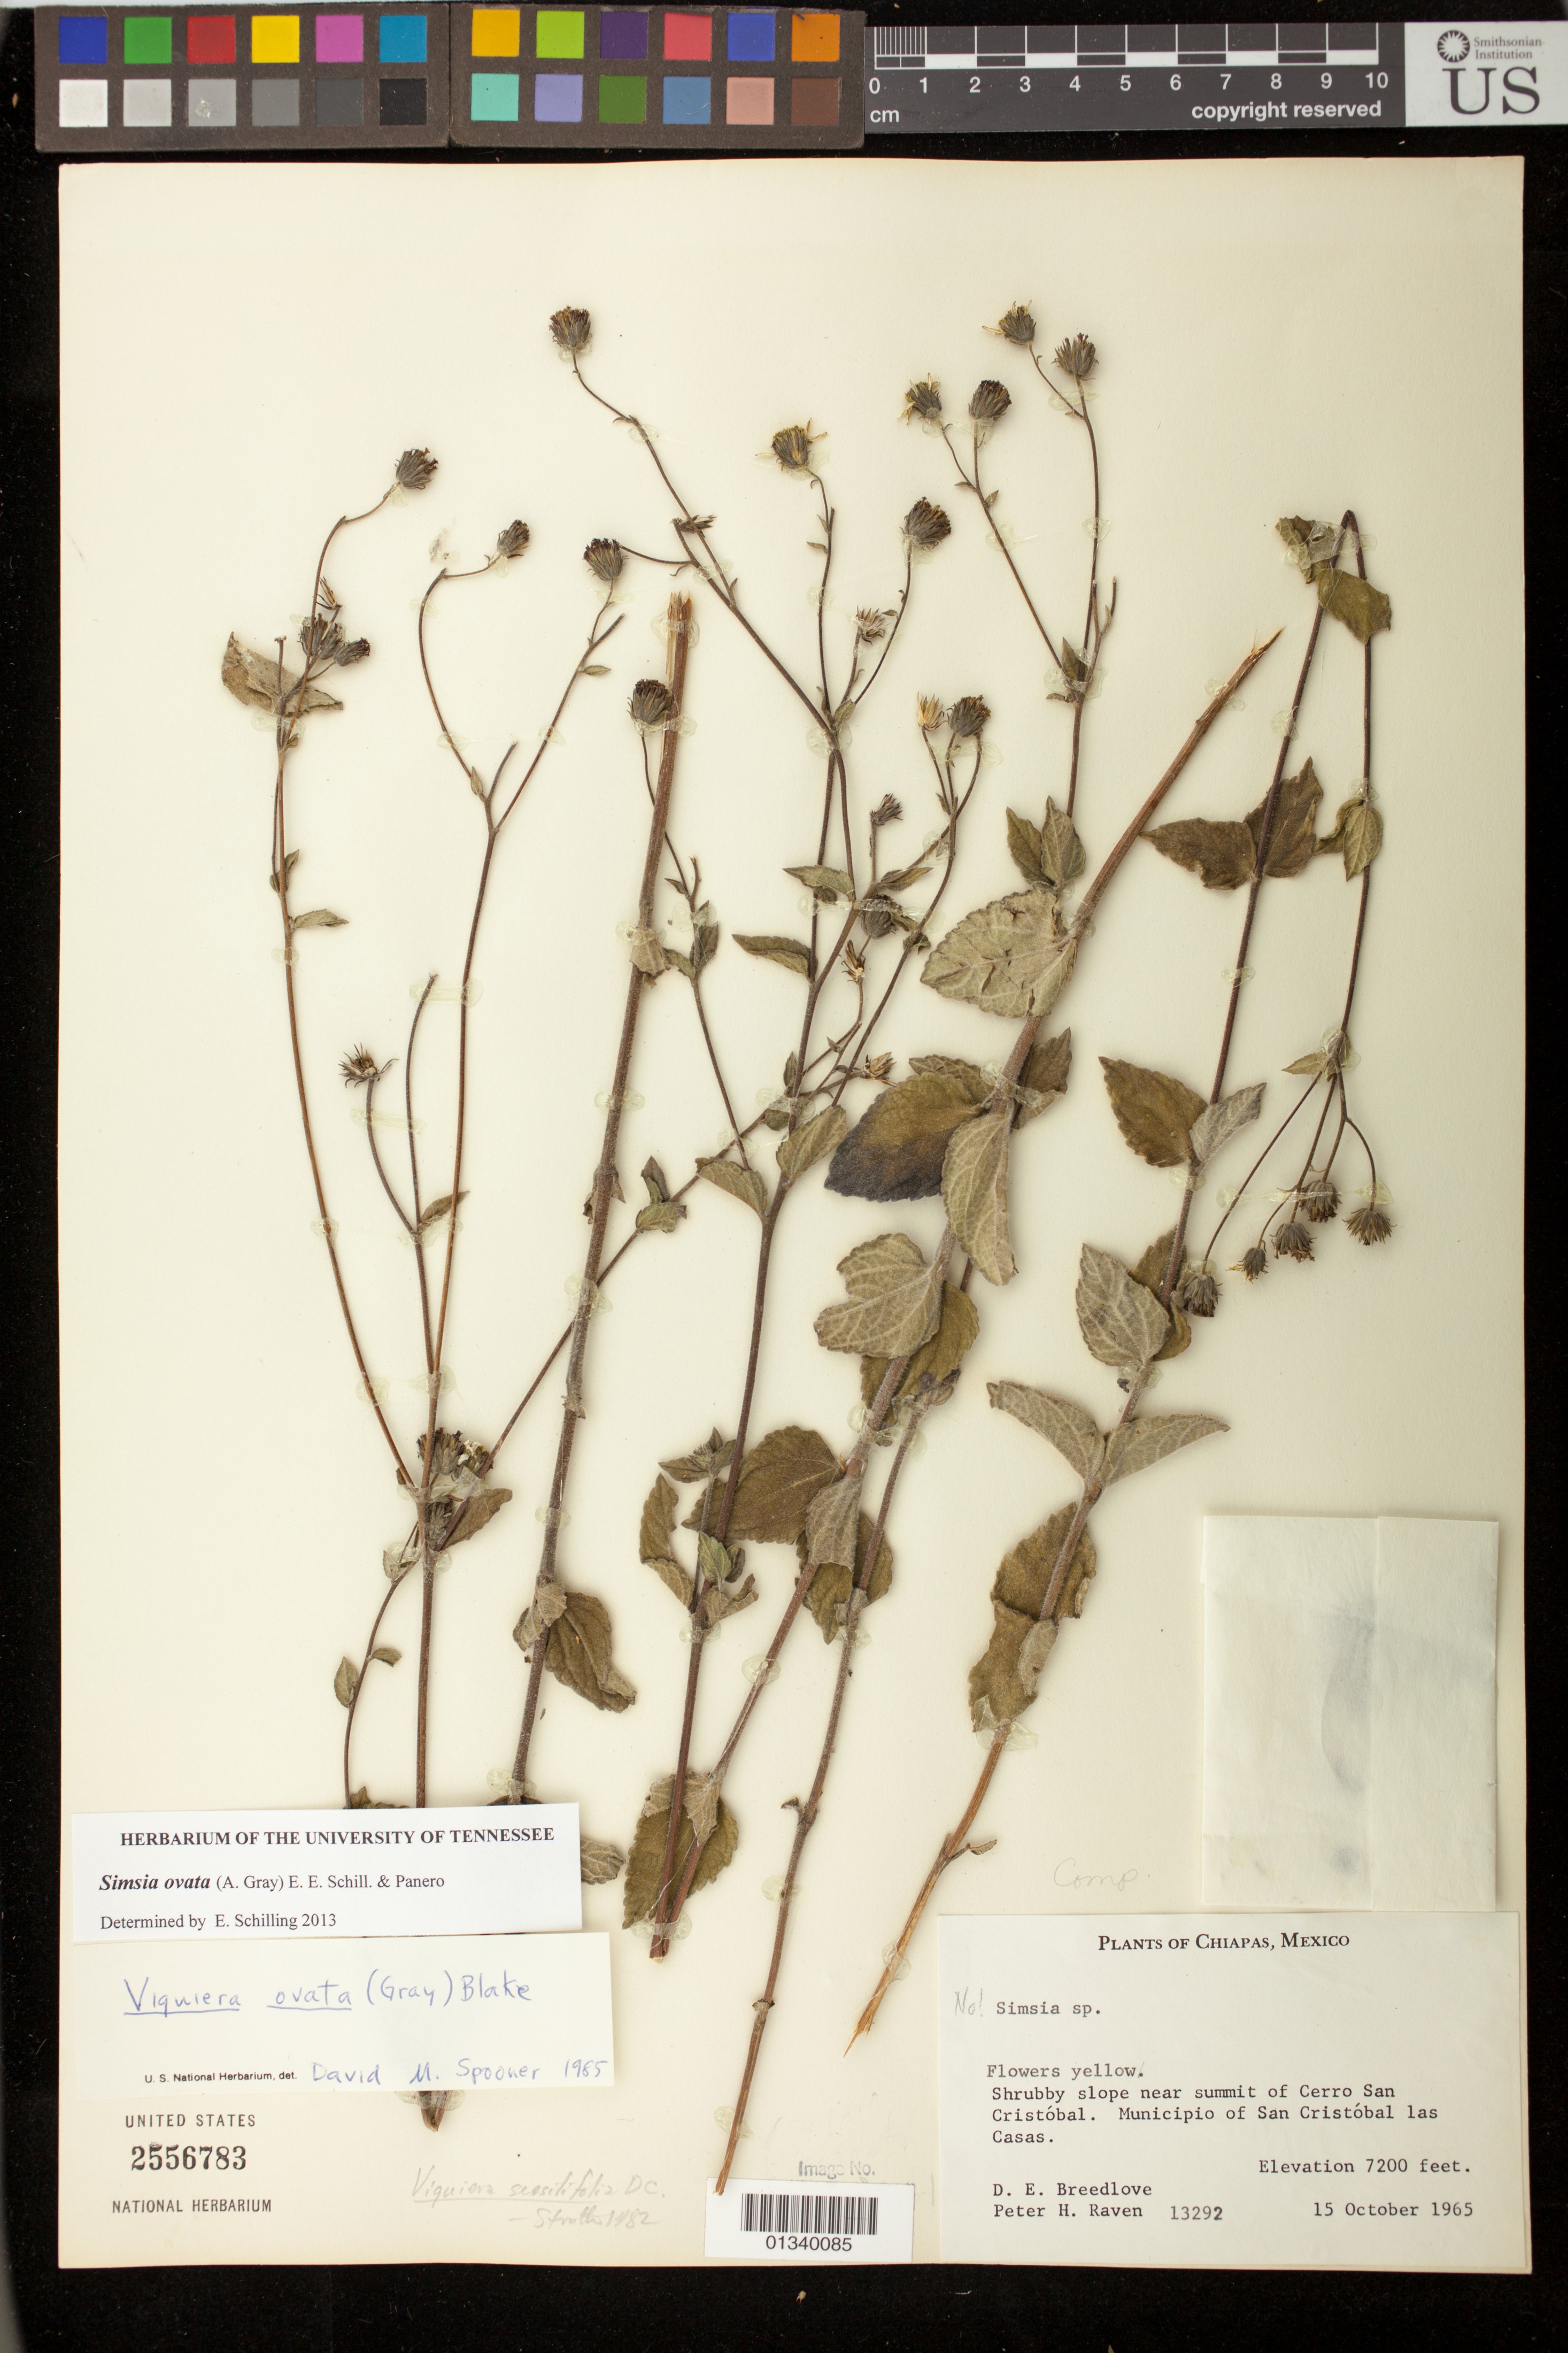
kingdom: Plantae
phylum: Tracheophyta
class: Magnoliopsida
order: Asterales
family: Asteraceae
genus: Simsia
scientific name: Simsia ovata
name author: (A. Gray) E.E. Schill. & Panero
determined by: Schilling, E. E.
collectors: D. E. Breedlove & P. Raven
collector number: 13292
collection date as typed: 15 October 1965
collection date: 1965-10-15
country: Mexico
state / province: Chiapas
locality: Near summit of Cerro San Cristobal. Municipio of San Cristobal las Casas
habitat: Shrubby slope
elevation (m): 2195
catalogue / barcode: US 2556783